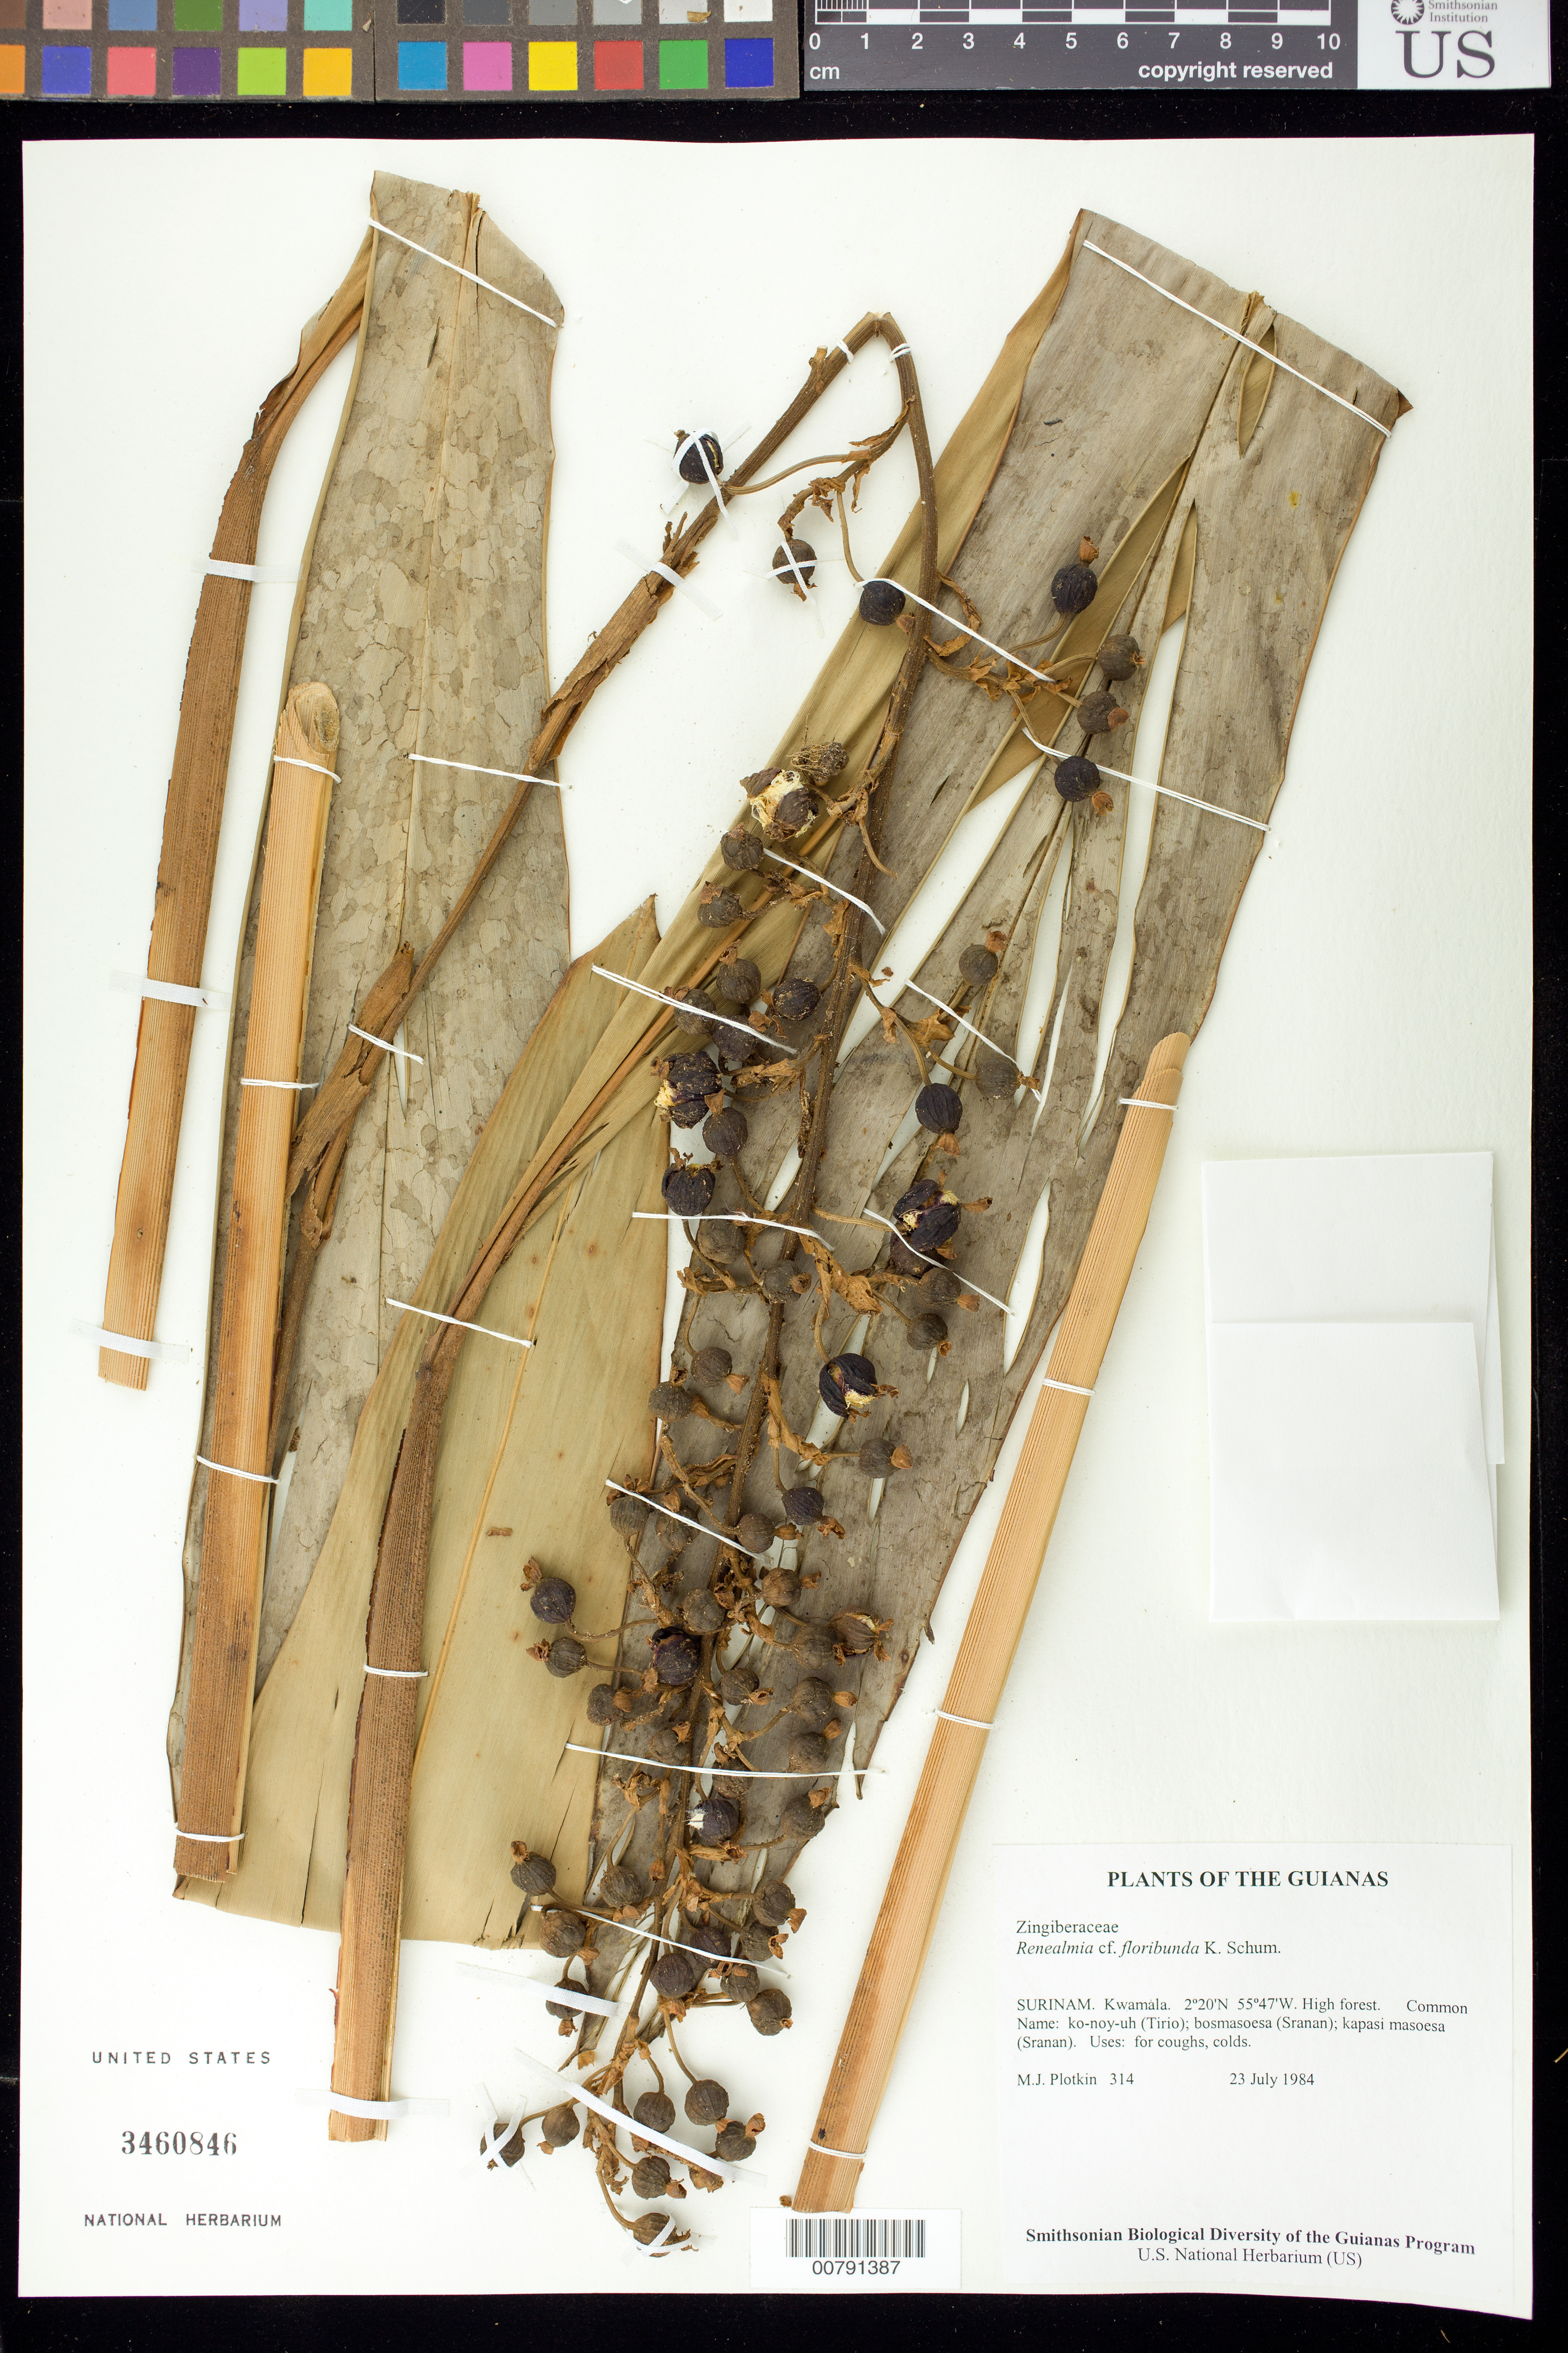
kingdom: Plantae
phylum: Tracheophyta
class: Liliopsida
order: Zingiberales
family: Zingiberaceae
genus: Renealmia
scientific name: Renealmia floribunda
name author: K. Schum.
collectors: M. Plotkin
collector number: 314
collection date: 1984-07-23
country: Suriname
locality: The Guianas. Kwamala.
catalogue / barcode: US 3460846